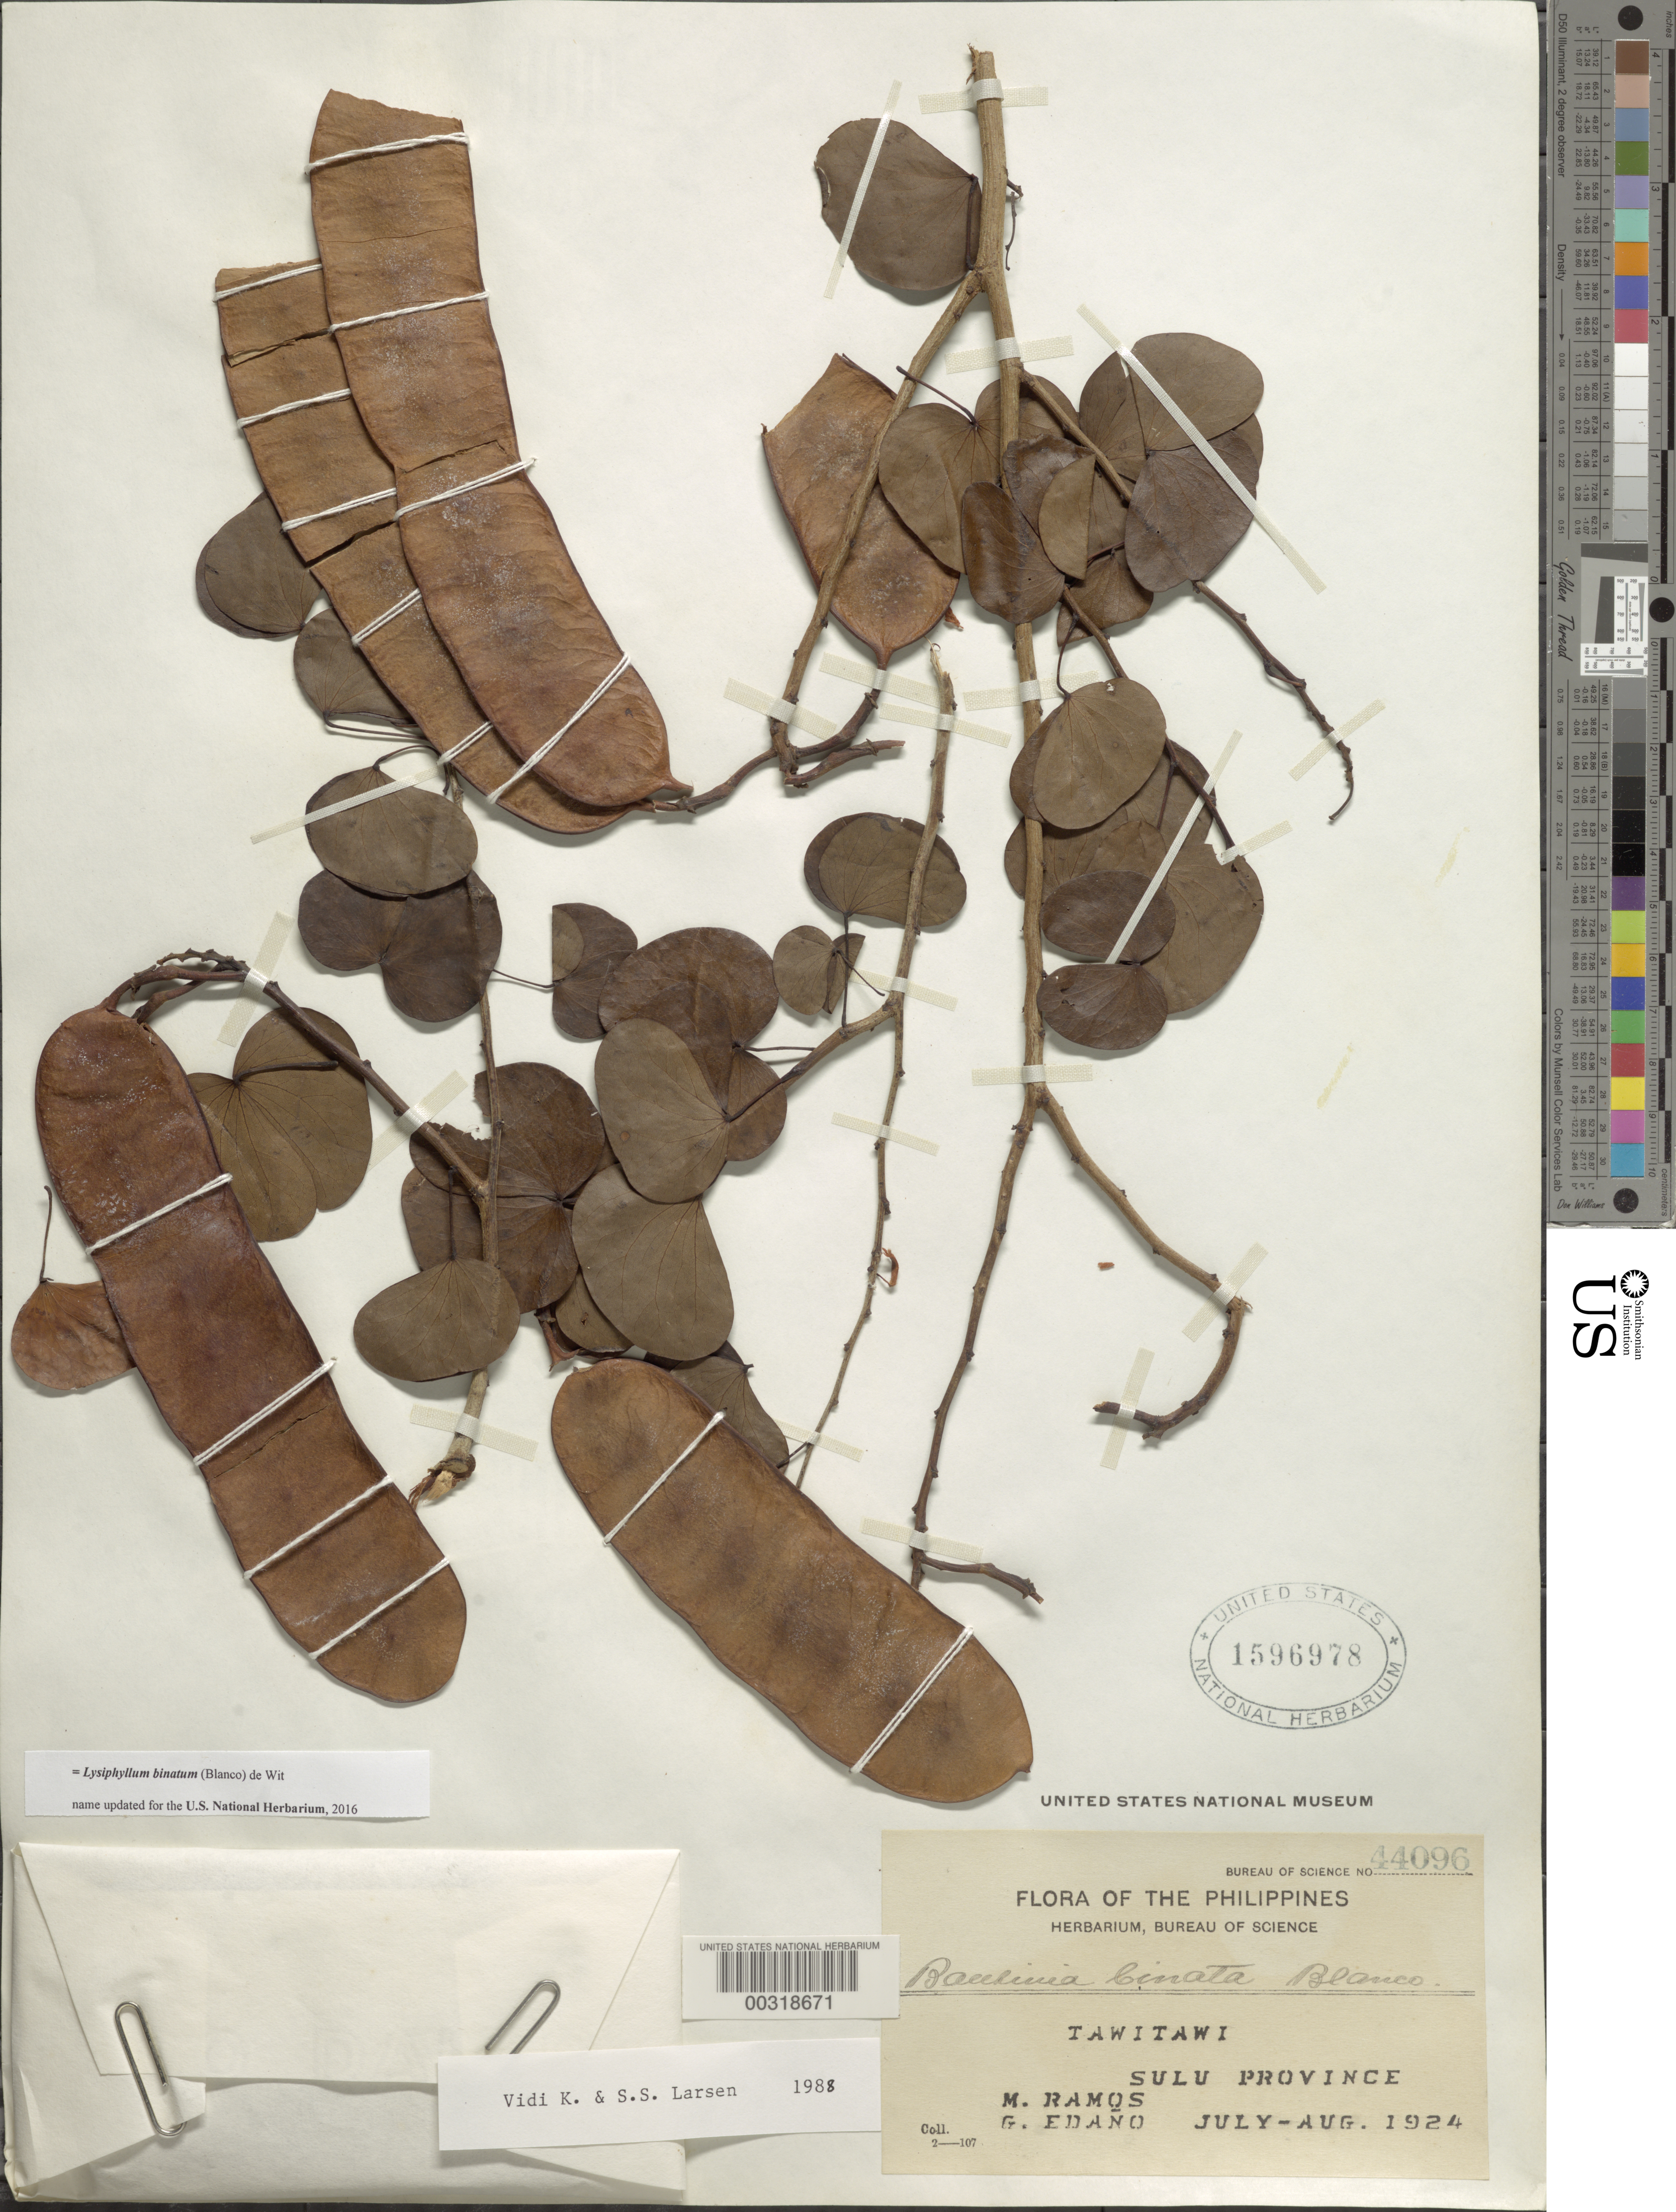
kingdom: Plantae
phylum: Tracheophyta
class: Magnoliopsida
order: Fabales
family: Fabaceae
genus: Tessmannia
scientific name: Tessmannia dewildemaniana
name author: Harms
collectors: M. Ramos & G. E. Edaño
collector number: Bureau Of Science No. 44096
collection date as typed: Jul 1924 to -- Aug 1924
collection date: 1924-07/1924-08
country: Philippines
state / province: Muslim Mindanao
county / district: Sulu / Tawi Tawi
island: Tawitawi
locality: Tawitawi [Sulu Archipelago]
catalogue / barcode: US 1596978